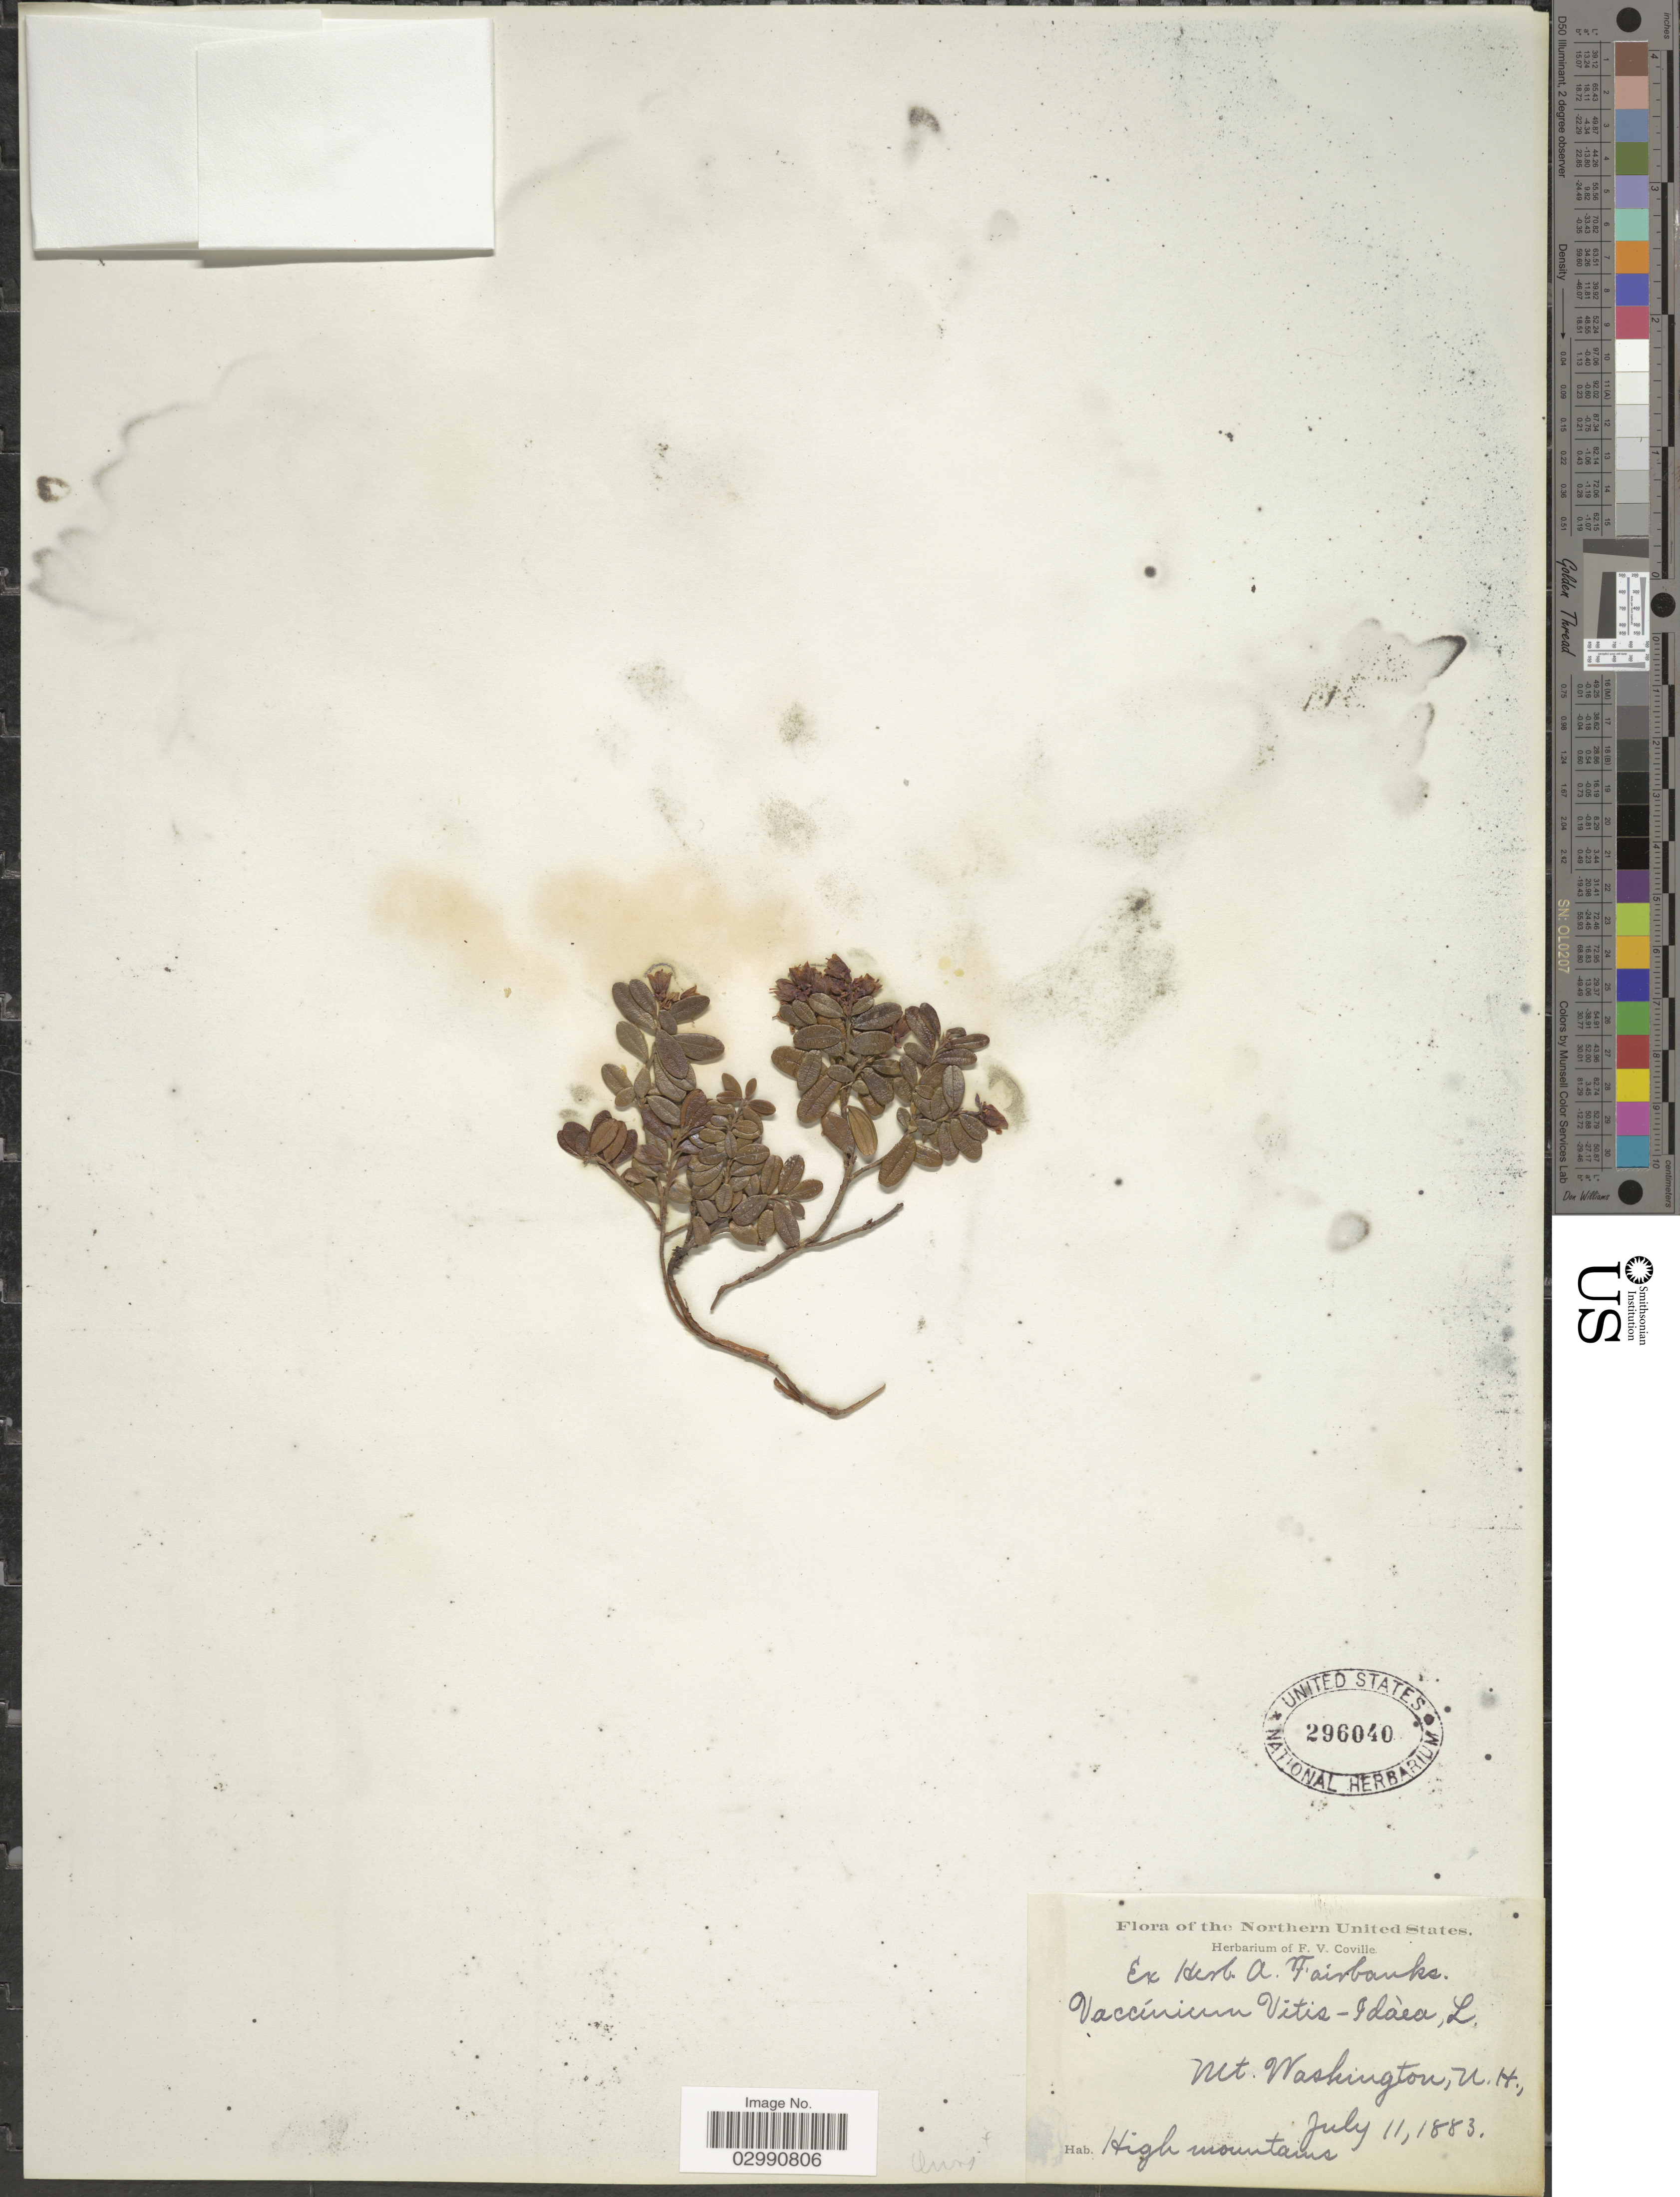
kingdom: Plantae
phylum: Tracheophyta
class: Magnoliopsida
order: Ericales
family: Ericaceae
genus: Vaccinium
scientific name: Vaccinium vitis-idaea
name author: L.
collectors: Ex herb. A. Fairbanks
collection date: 1883-07-11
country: United States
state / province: New Hampshire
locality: The Northern United States, Mt. Washington, N.H.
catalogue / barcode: US 296040